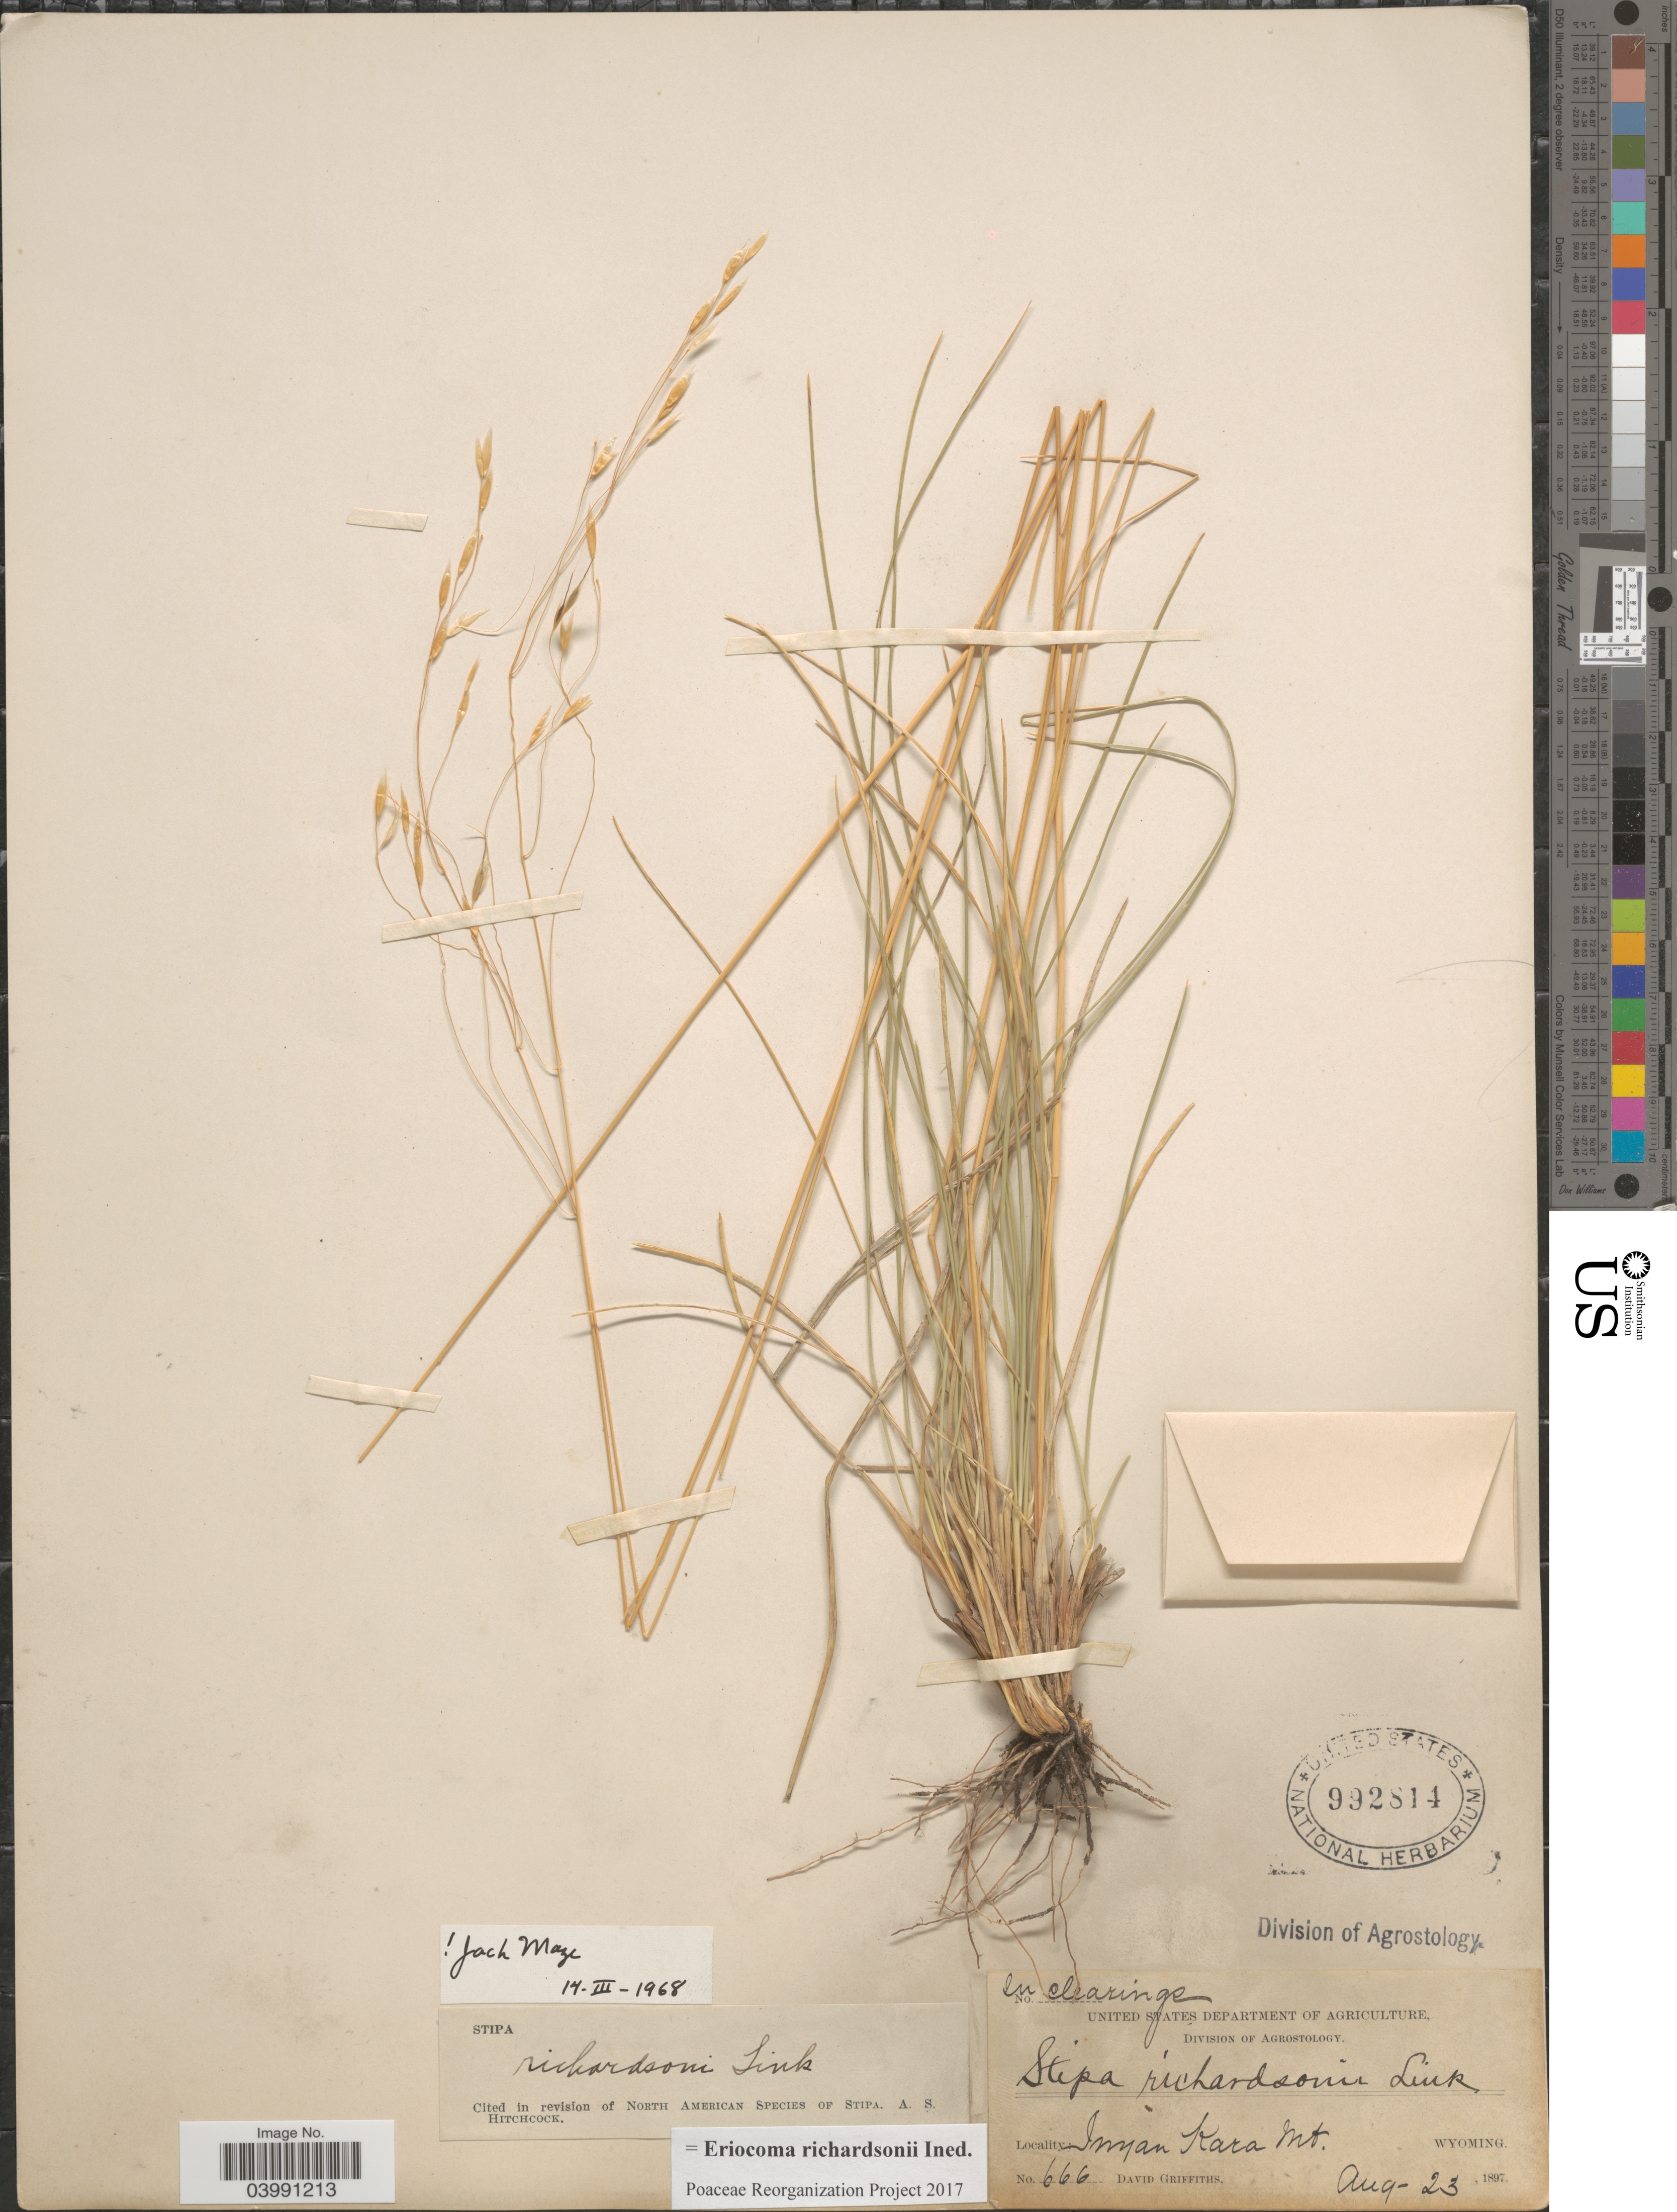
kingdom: Plantae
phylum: Tracheophyta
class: Liliopsida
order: Poales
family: Poaceae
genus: Eriocoma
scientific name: Eriocoma richardsonii ined.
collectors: D. Griffiths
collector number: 666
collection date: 1897-08-23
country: United States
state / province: Wyoming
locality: Inyan Kara Mt.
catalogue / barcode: US 992814